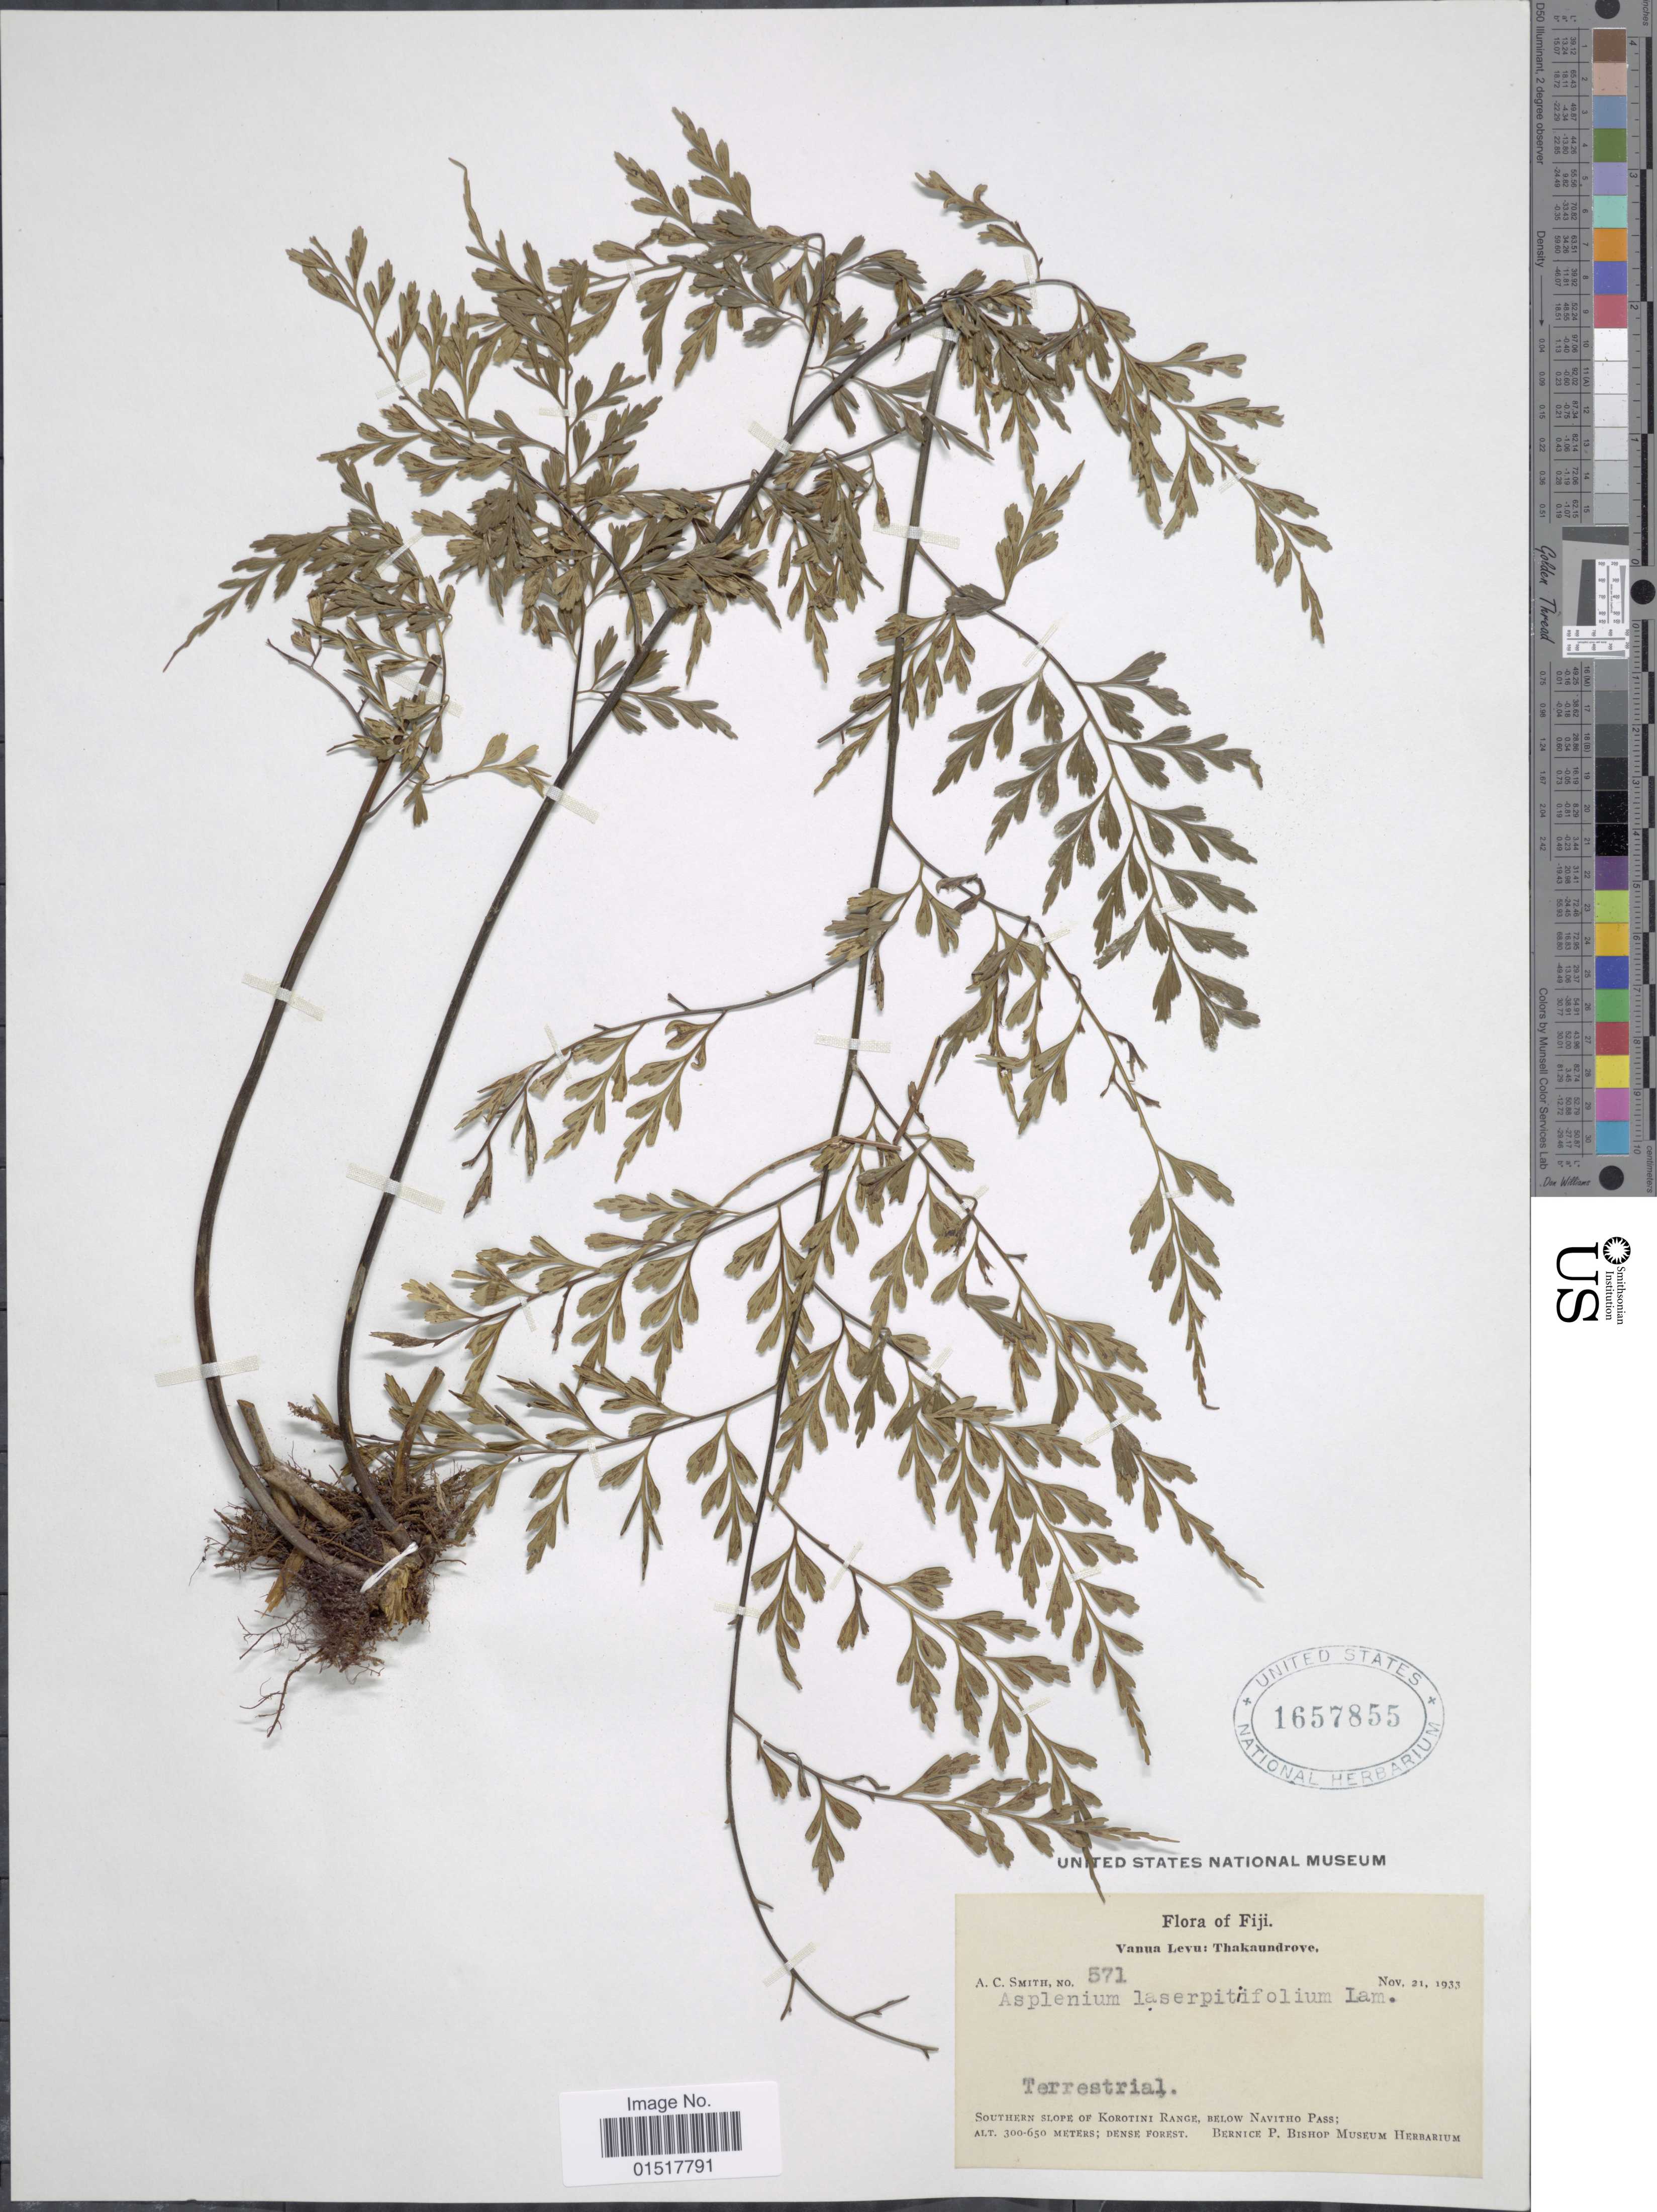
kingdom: Plantae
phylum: Tracheophyta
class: Polypodiopsida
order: Polypodiales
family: Aspleniaceae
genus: Asplenium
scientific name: Asplenium laserpitiifolium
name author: Lam.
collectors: A. C. Smith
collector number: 571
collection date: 1933-11-21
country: Fiji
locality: Vanua Levu: Thakaundrove. Southern slope of Korotini Range, below Navitho Pass.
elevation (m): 300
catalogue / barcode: US 1657855